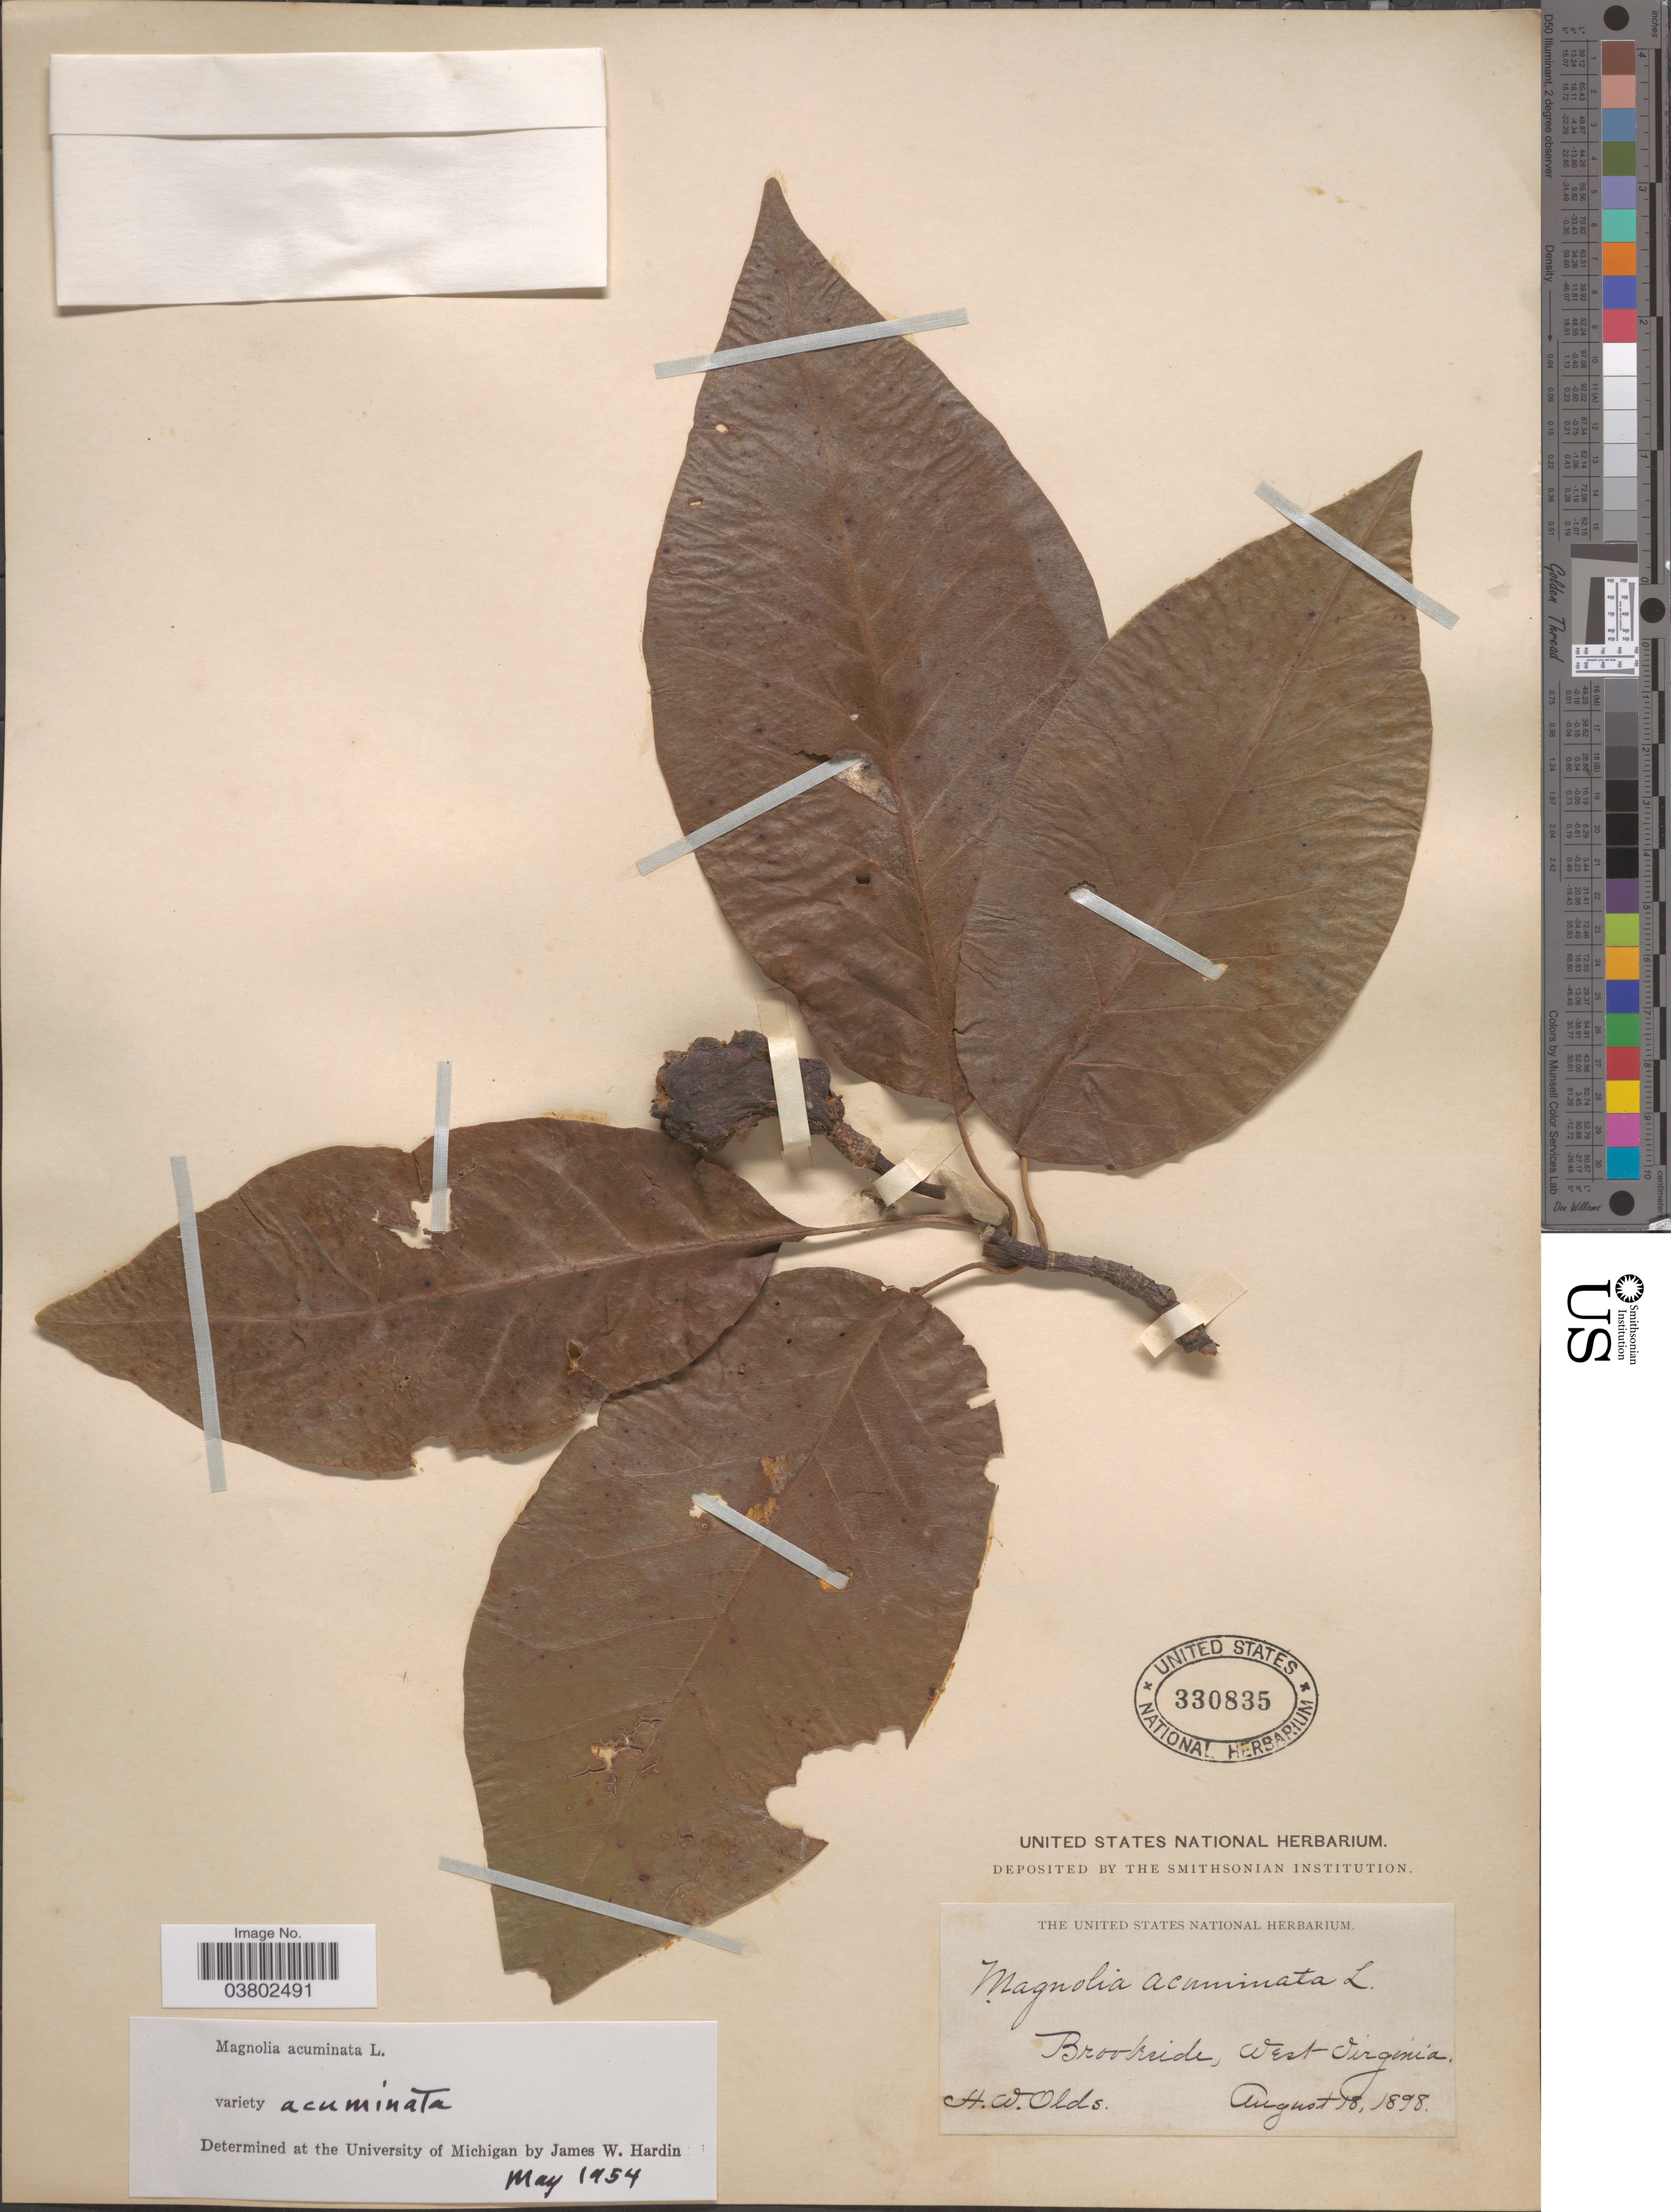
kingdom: Plantae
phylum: Tracheophyta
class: Magnoliopsida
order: Magnoliales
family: Magnoliaceae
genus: Magnolia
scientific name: Magnolia acuminata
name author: (L.) L.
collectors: H. W. Olds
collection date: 1898-08-18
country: United States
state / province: West Virginia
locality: Brookside.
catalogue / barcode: US 330835